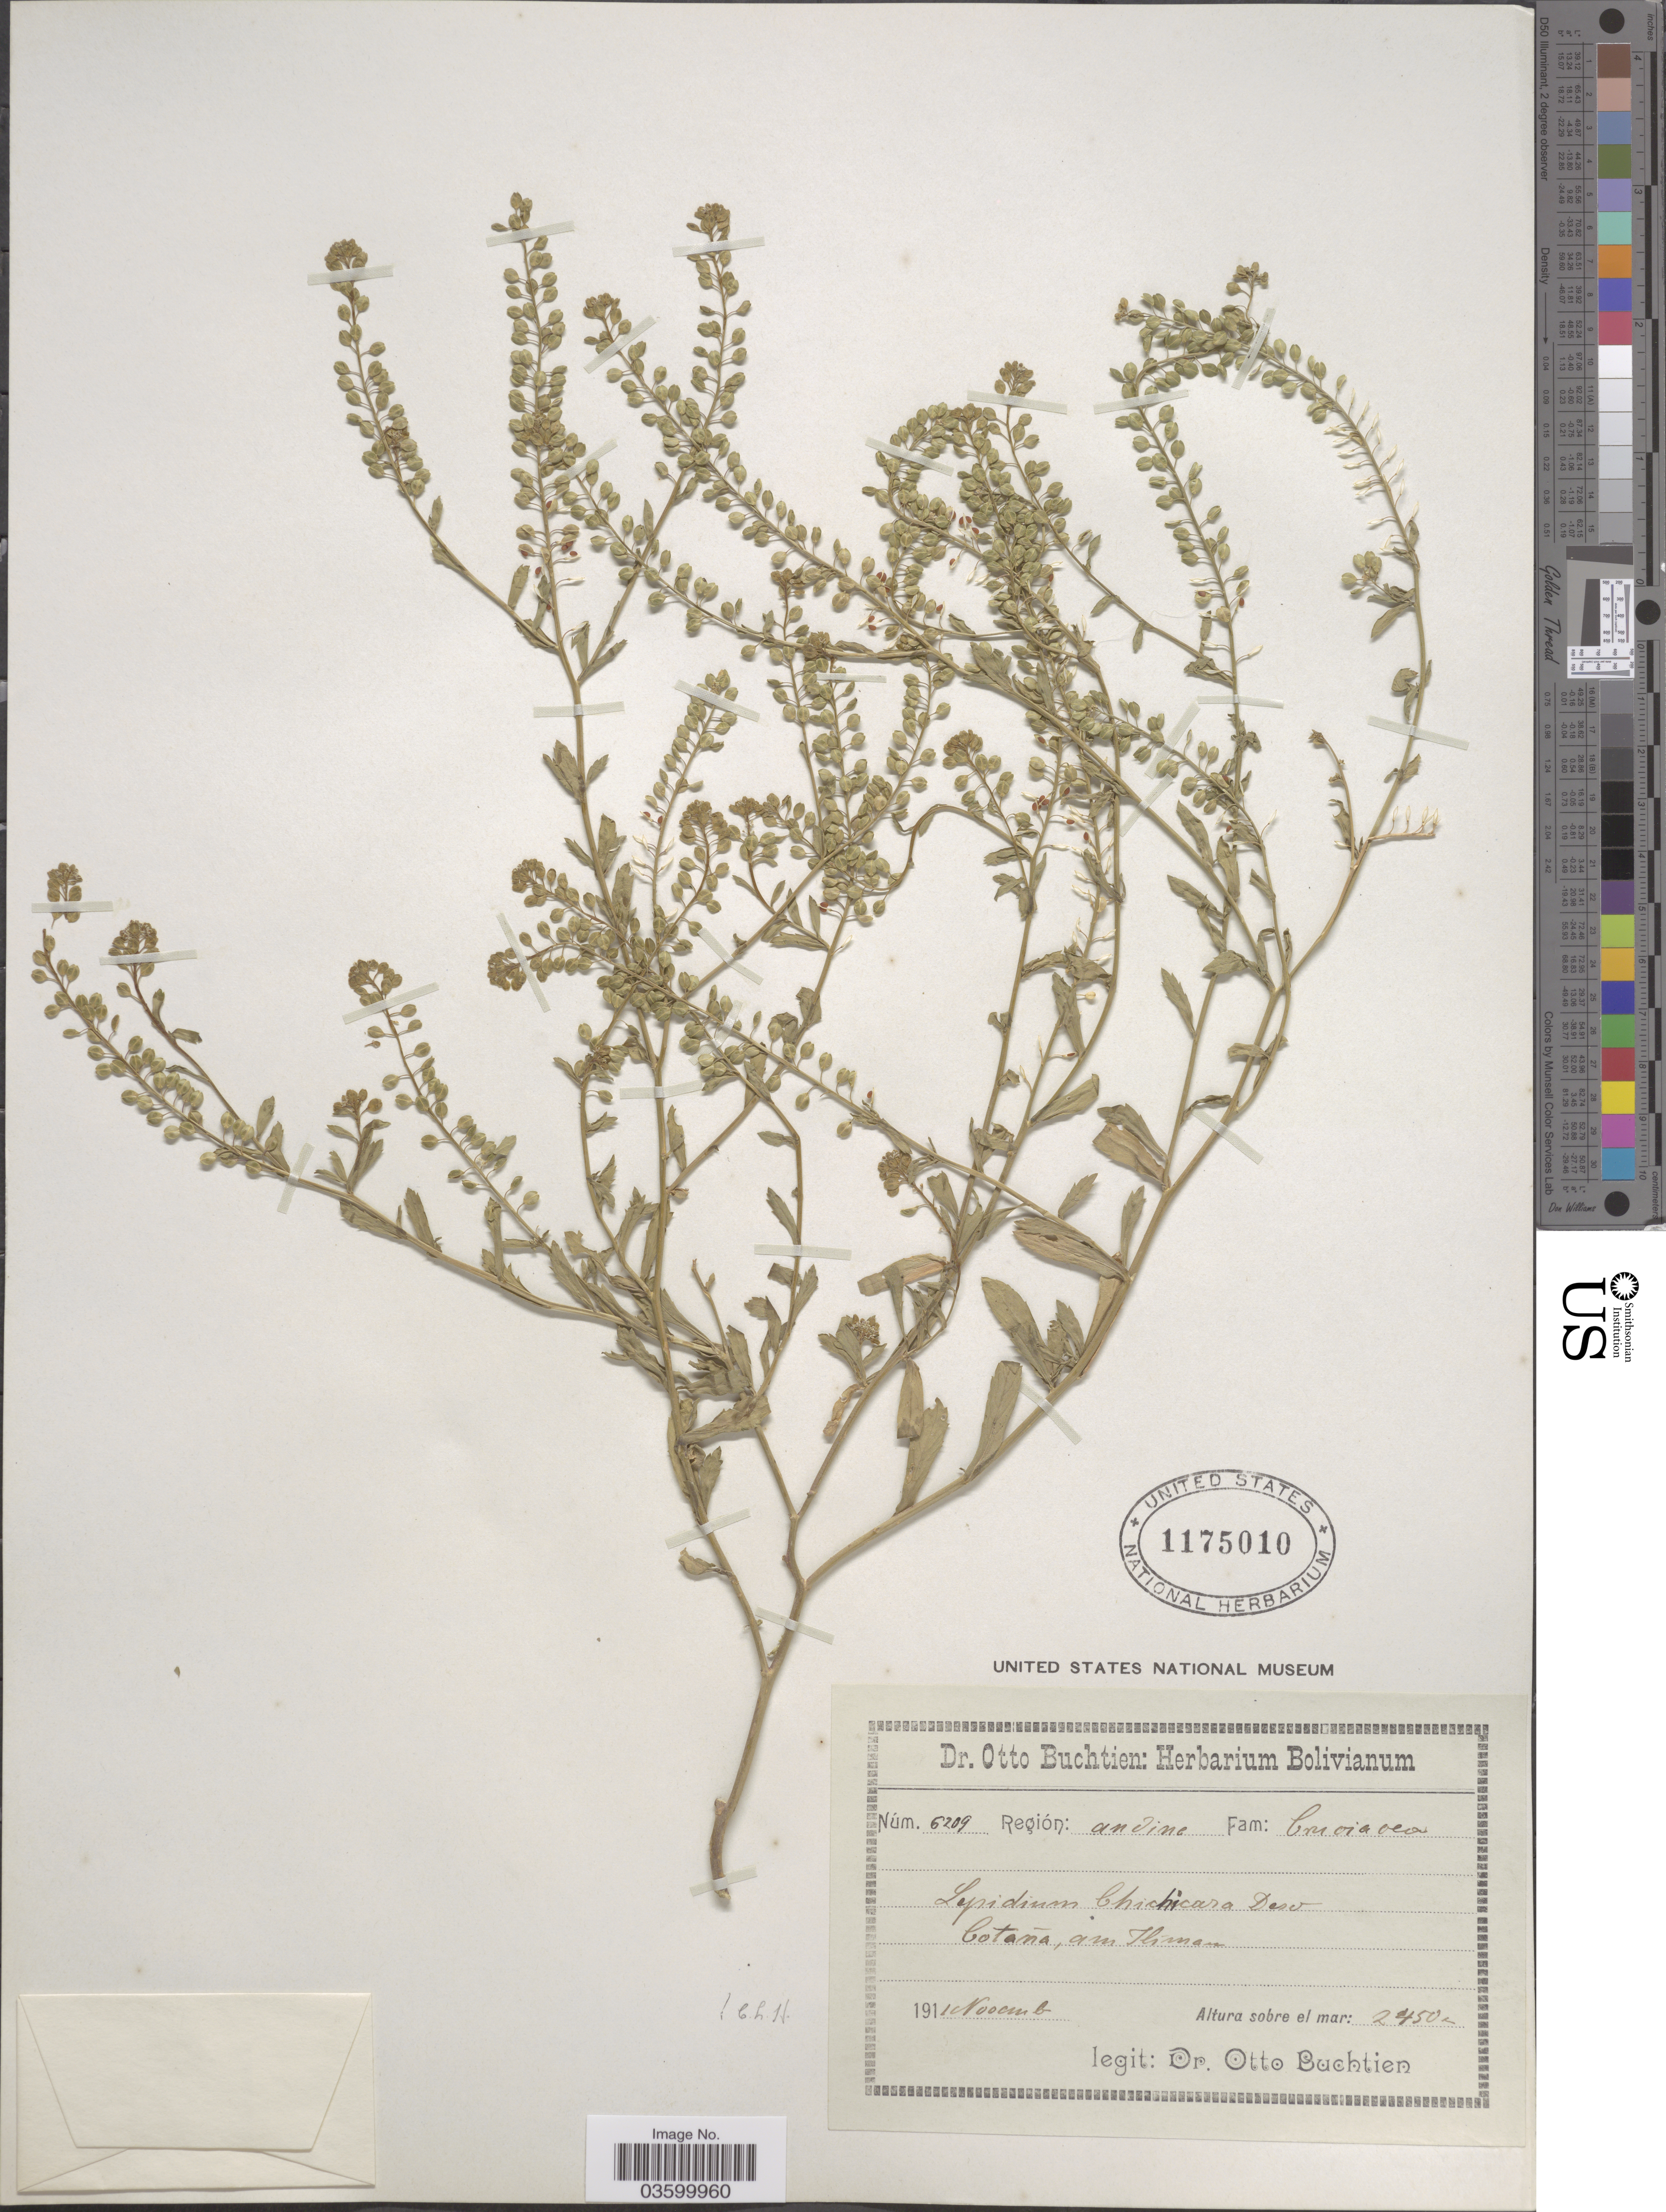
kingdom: Plantae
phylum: Tracheophyta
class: Magnoliopsida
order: Brassicales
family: Brassicaceae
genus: Lepidium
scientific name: Lepidium chichicara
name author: Desv.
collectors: O. Buchtien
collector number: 6209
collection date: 1911-11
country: Bolivia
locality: Región: andine. Cotaña, am Ilimani.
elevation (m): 2450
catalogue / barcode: US 1175010